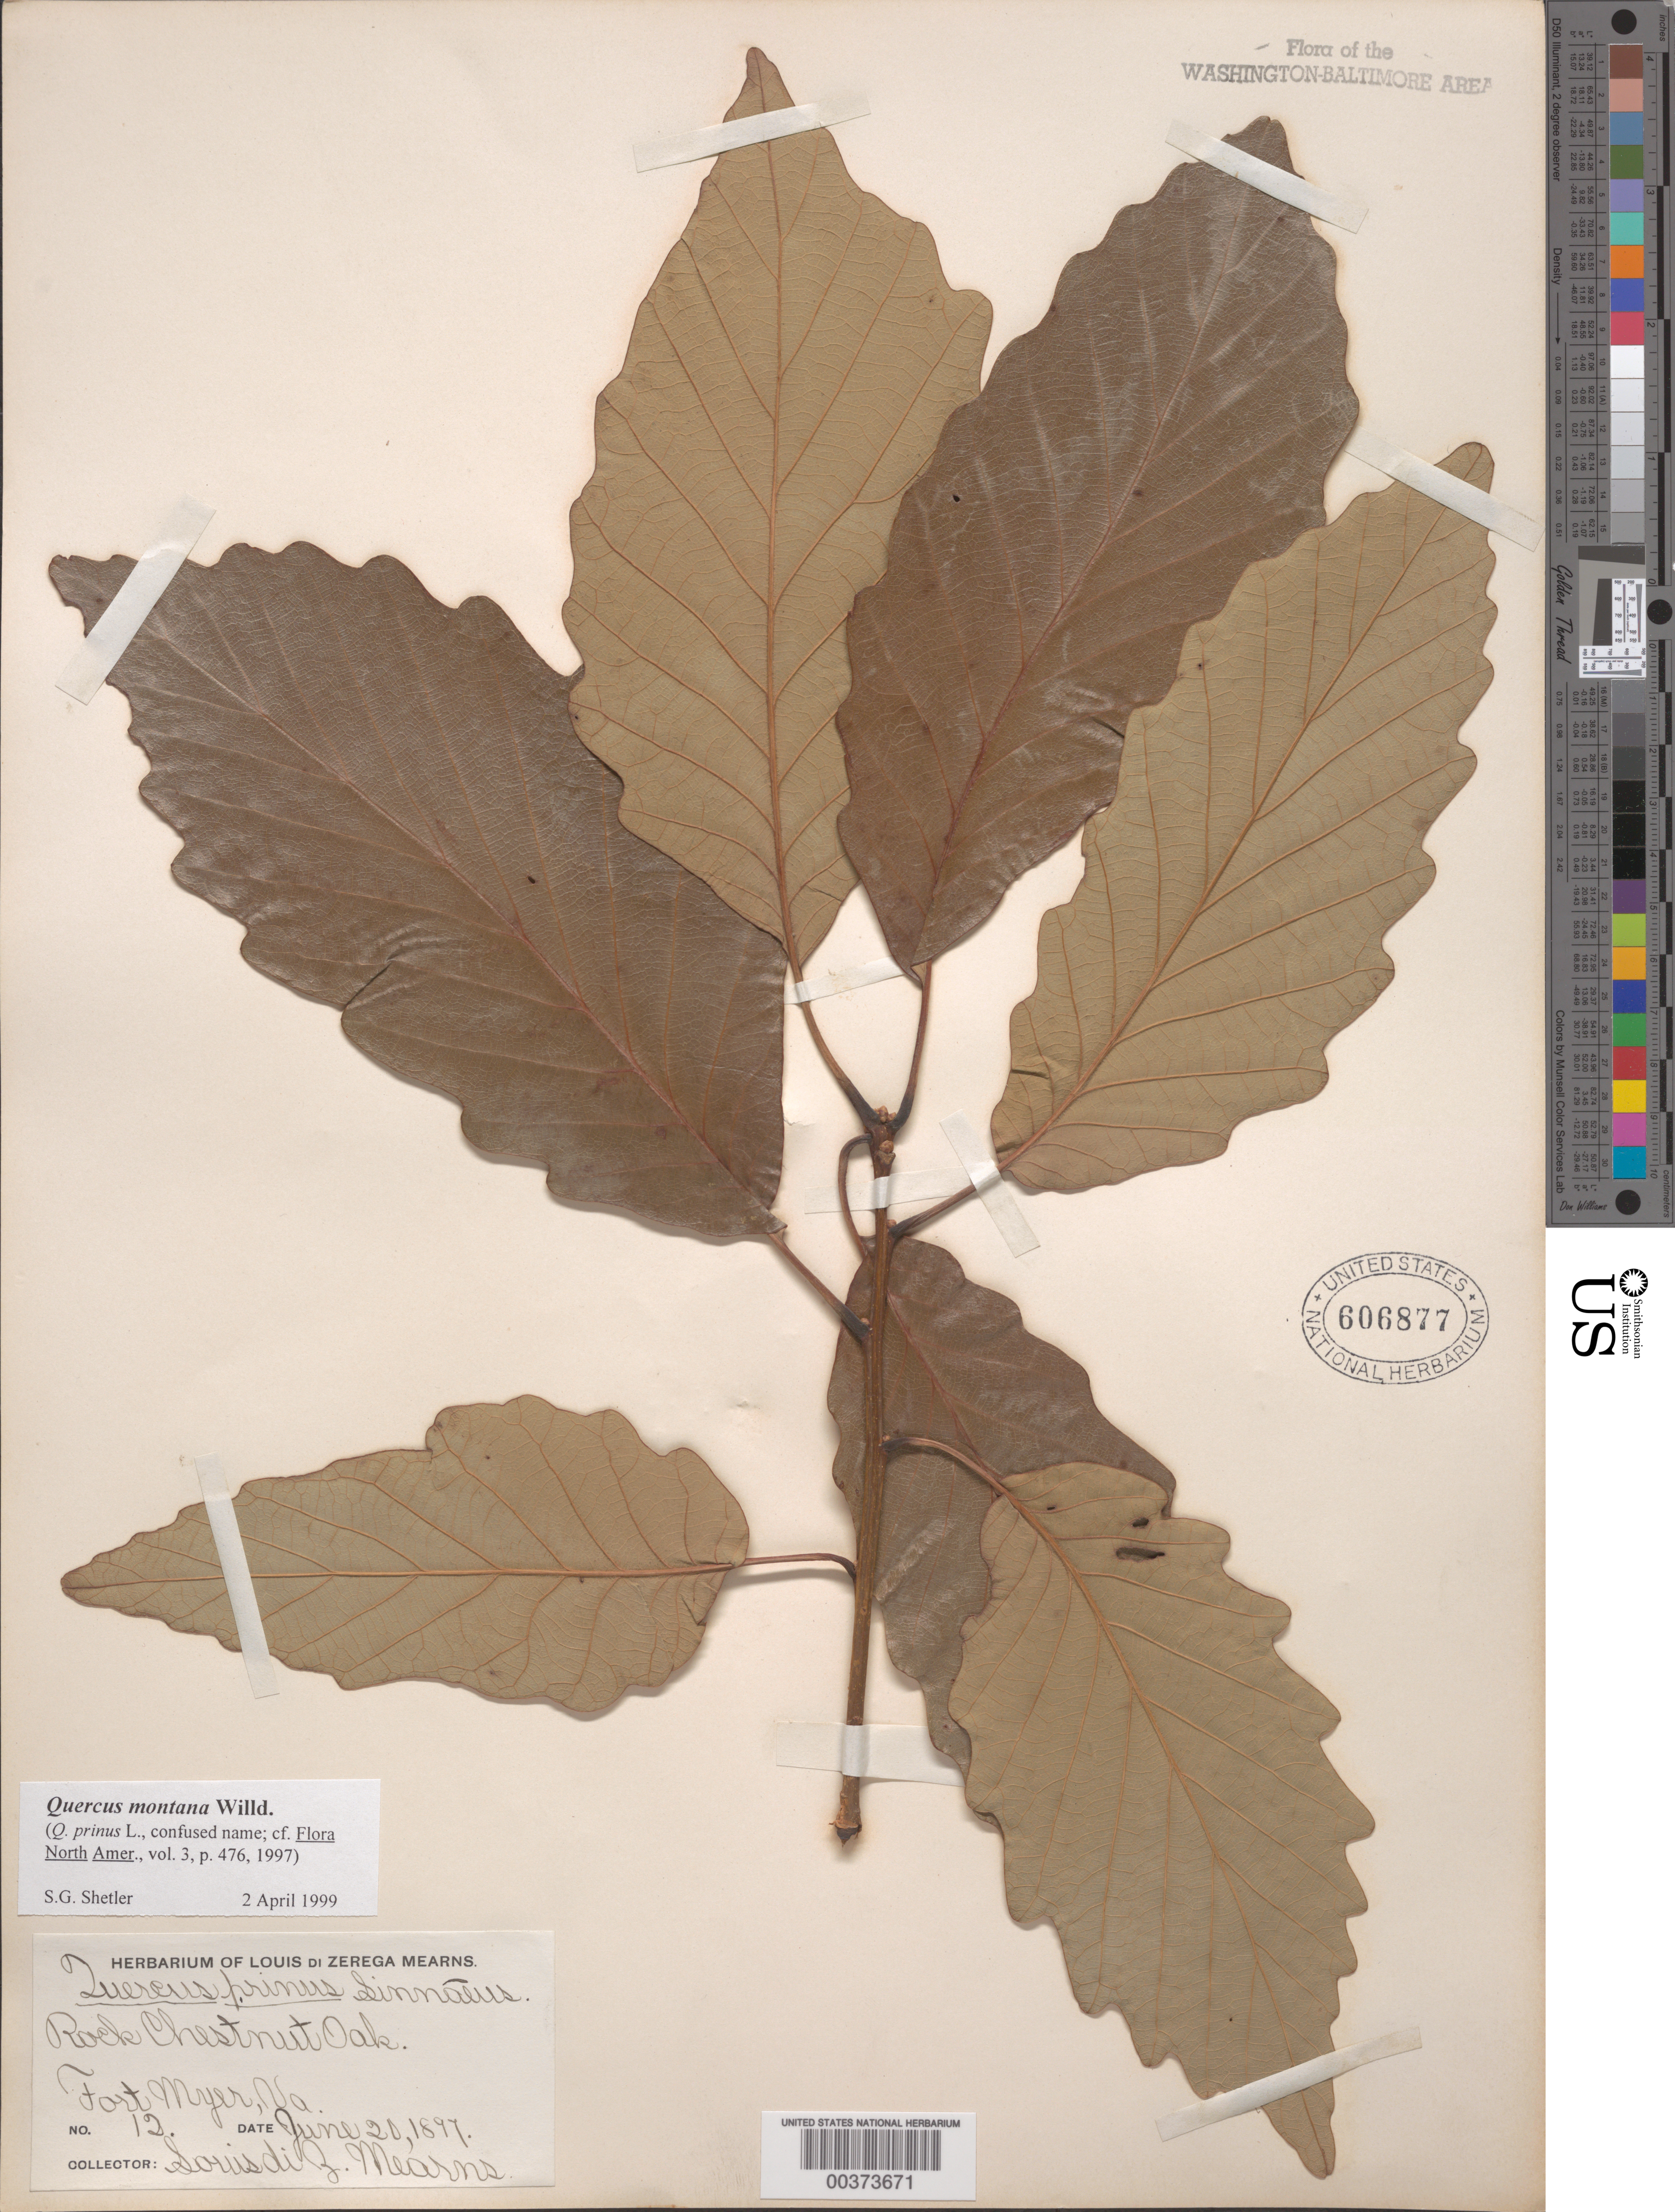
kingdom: Plantae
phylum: Tracheophyta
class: Magnoliopsida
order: Fagales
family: Fagaceae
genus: Quercus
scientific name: Quercus montana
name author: Willd.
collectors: L. D. Mearns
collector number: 12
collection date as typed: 20 Jun 1897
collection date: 1897-06-20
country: United States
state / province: Virginia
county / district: Arlington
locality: Fort Myers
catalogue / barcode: US 606877